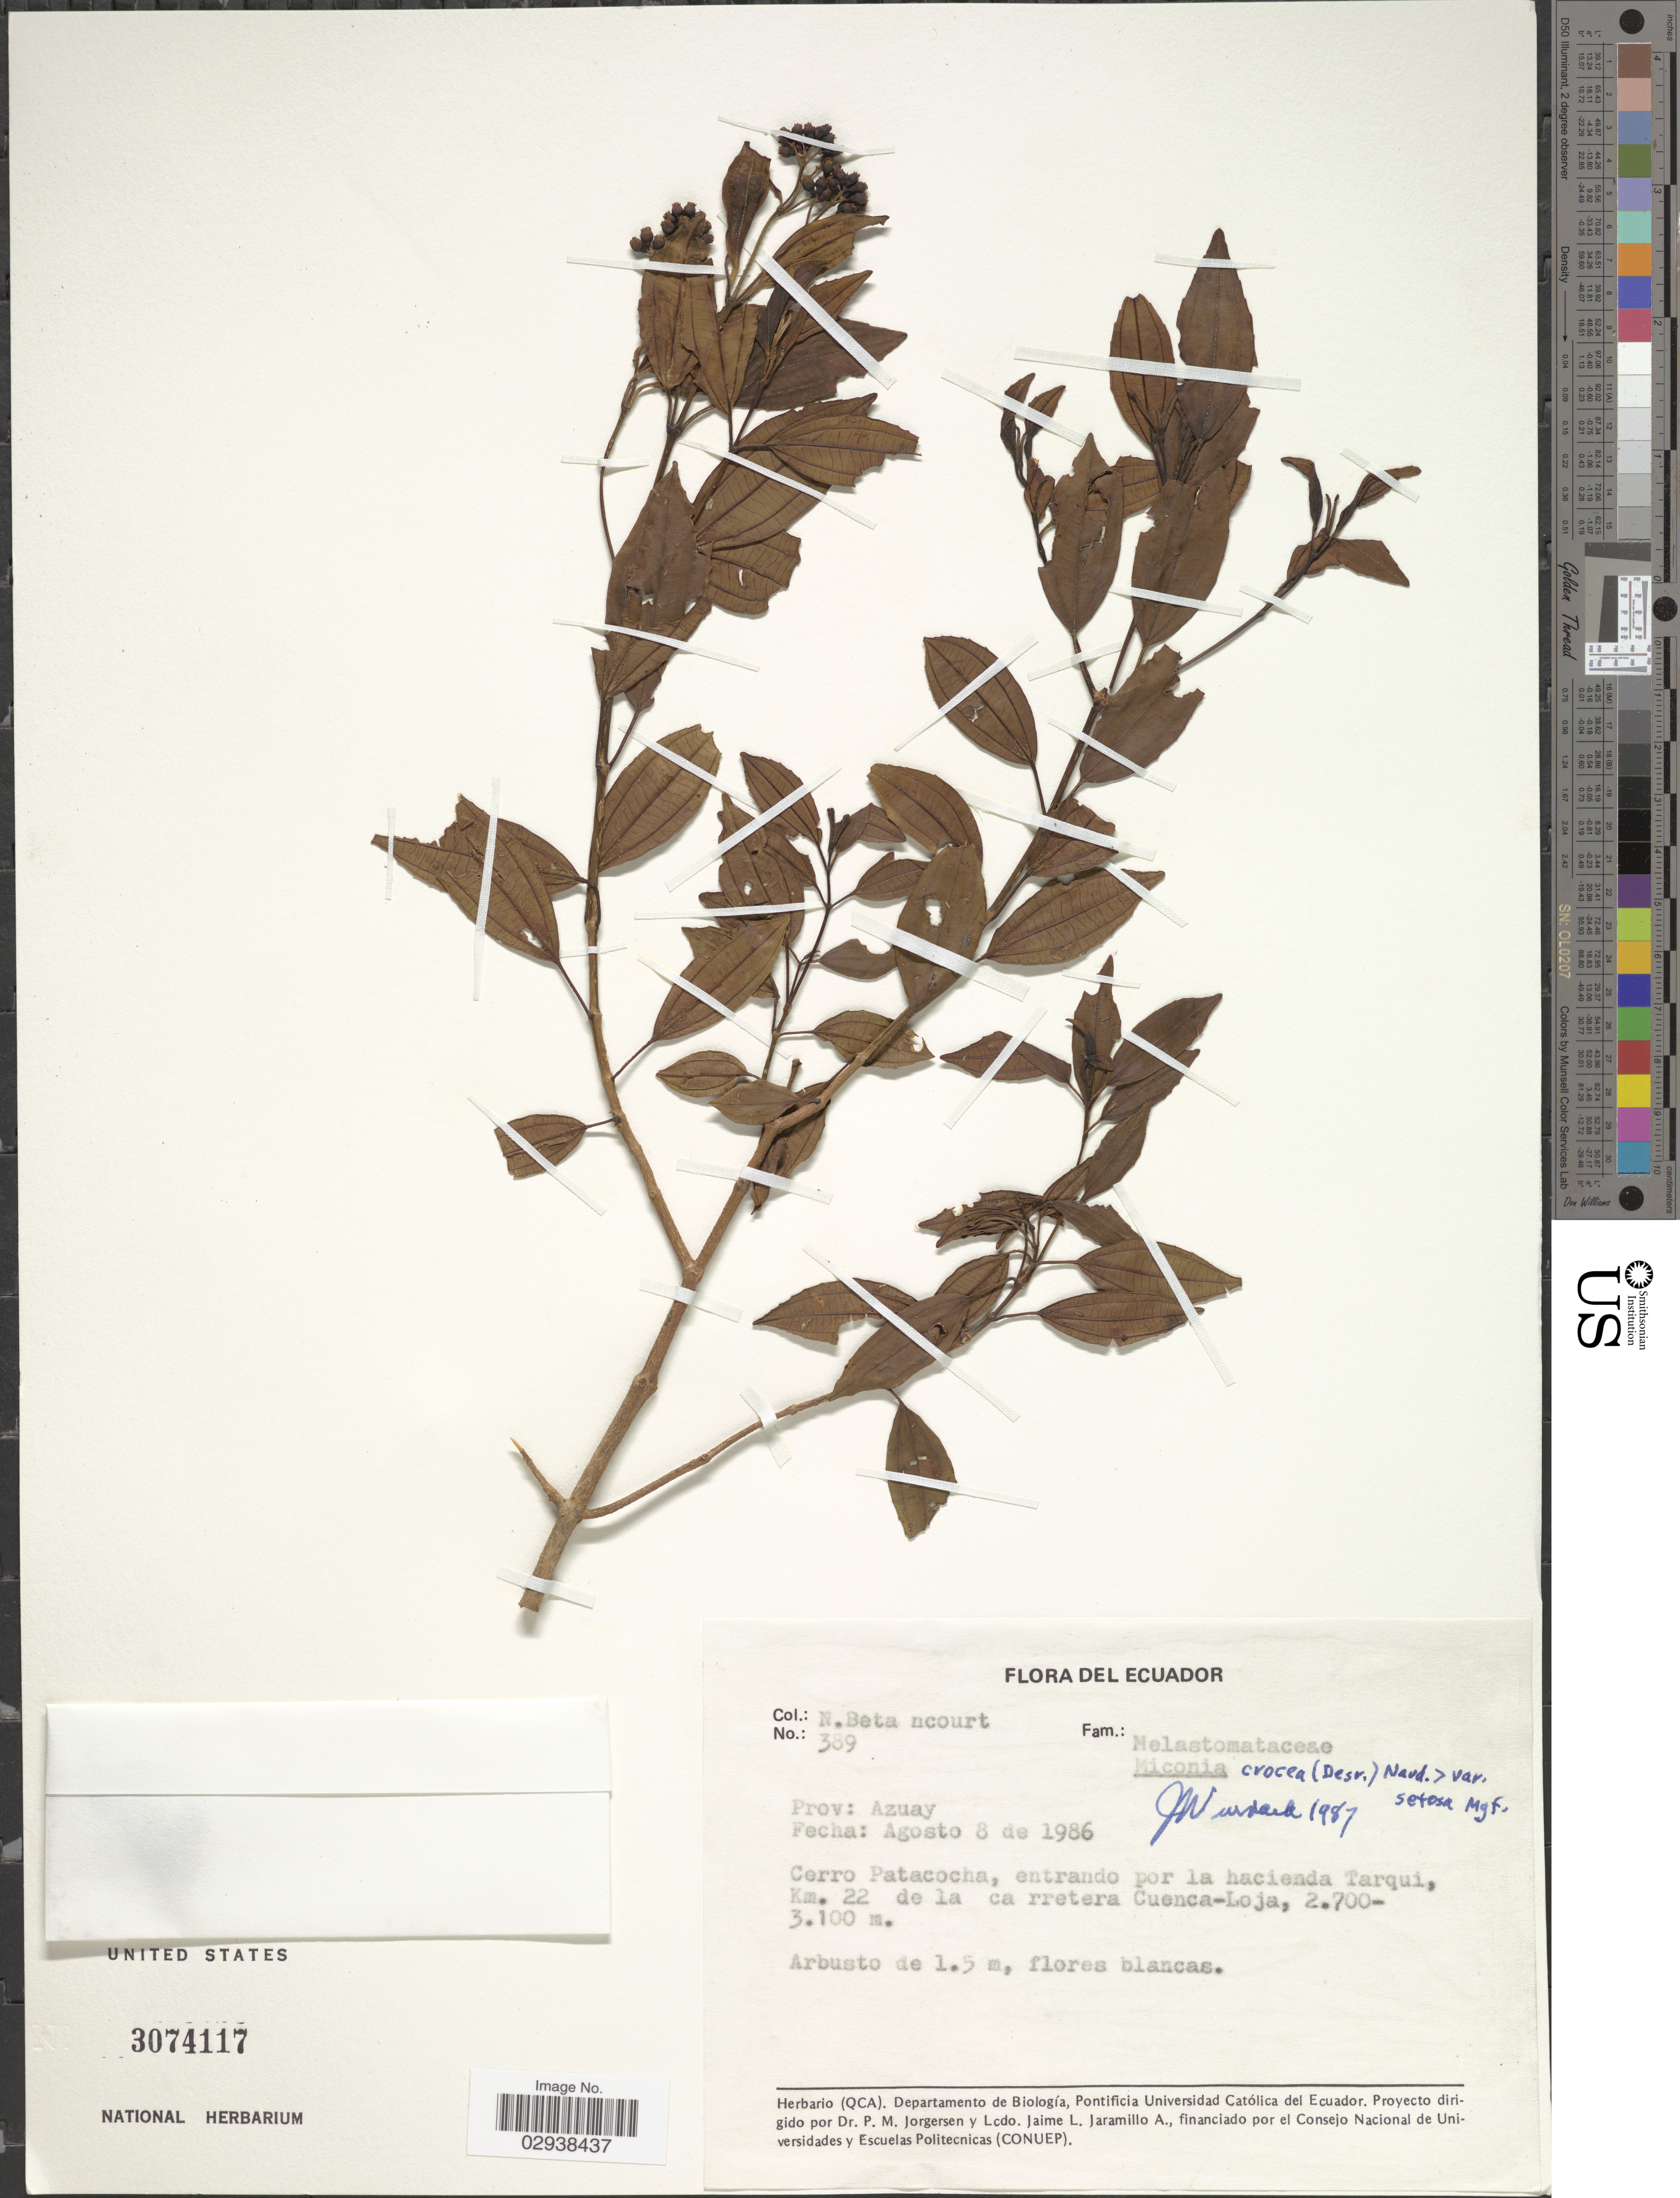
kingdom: Plantae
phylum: Tracheophyta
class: Magnoliopsida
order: Myrtales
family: Melastomataceae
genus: Miconia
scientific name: Miconia crocea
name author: (Desr.) Naudin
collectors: N. Betancourt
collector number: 389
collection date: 1986-08-08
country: Ecuador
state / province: Azuay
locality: Cerro Patacocha, entrando por la hacienda Tarqui, Km. 22 de la carretera Cuenca-Loja.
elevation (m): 2700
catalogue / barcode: US 3074117